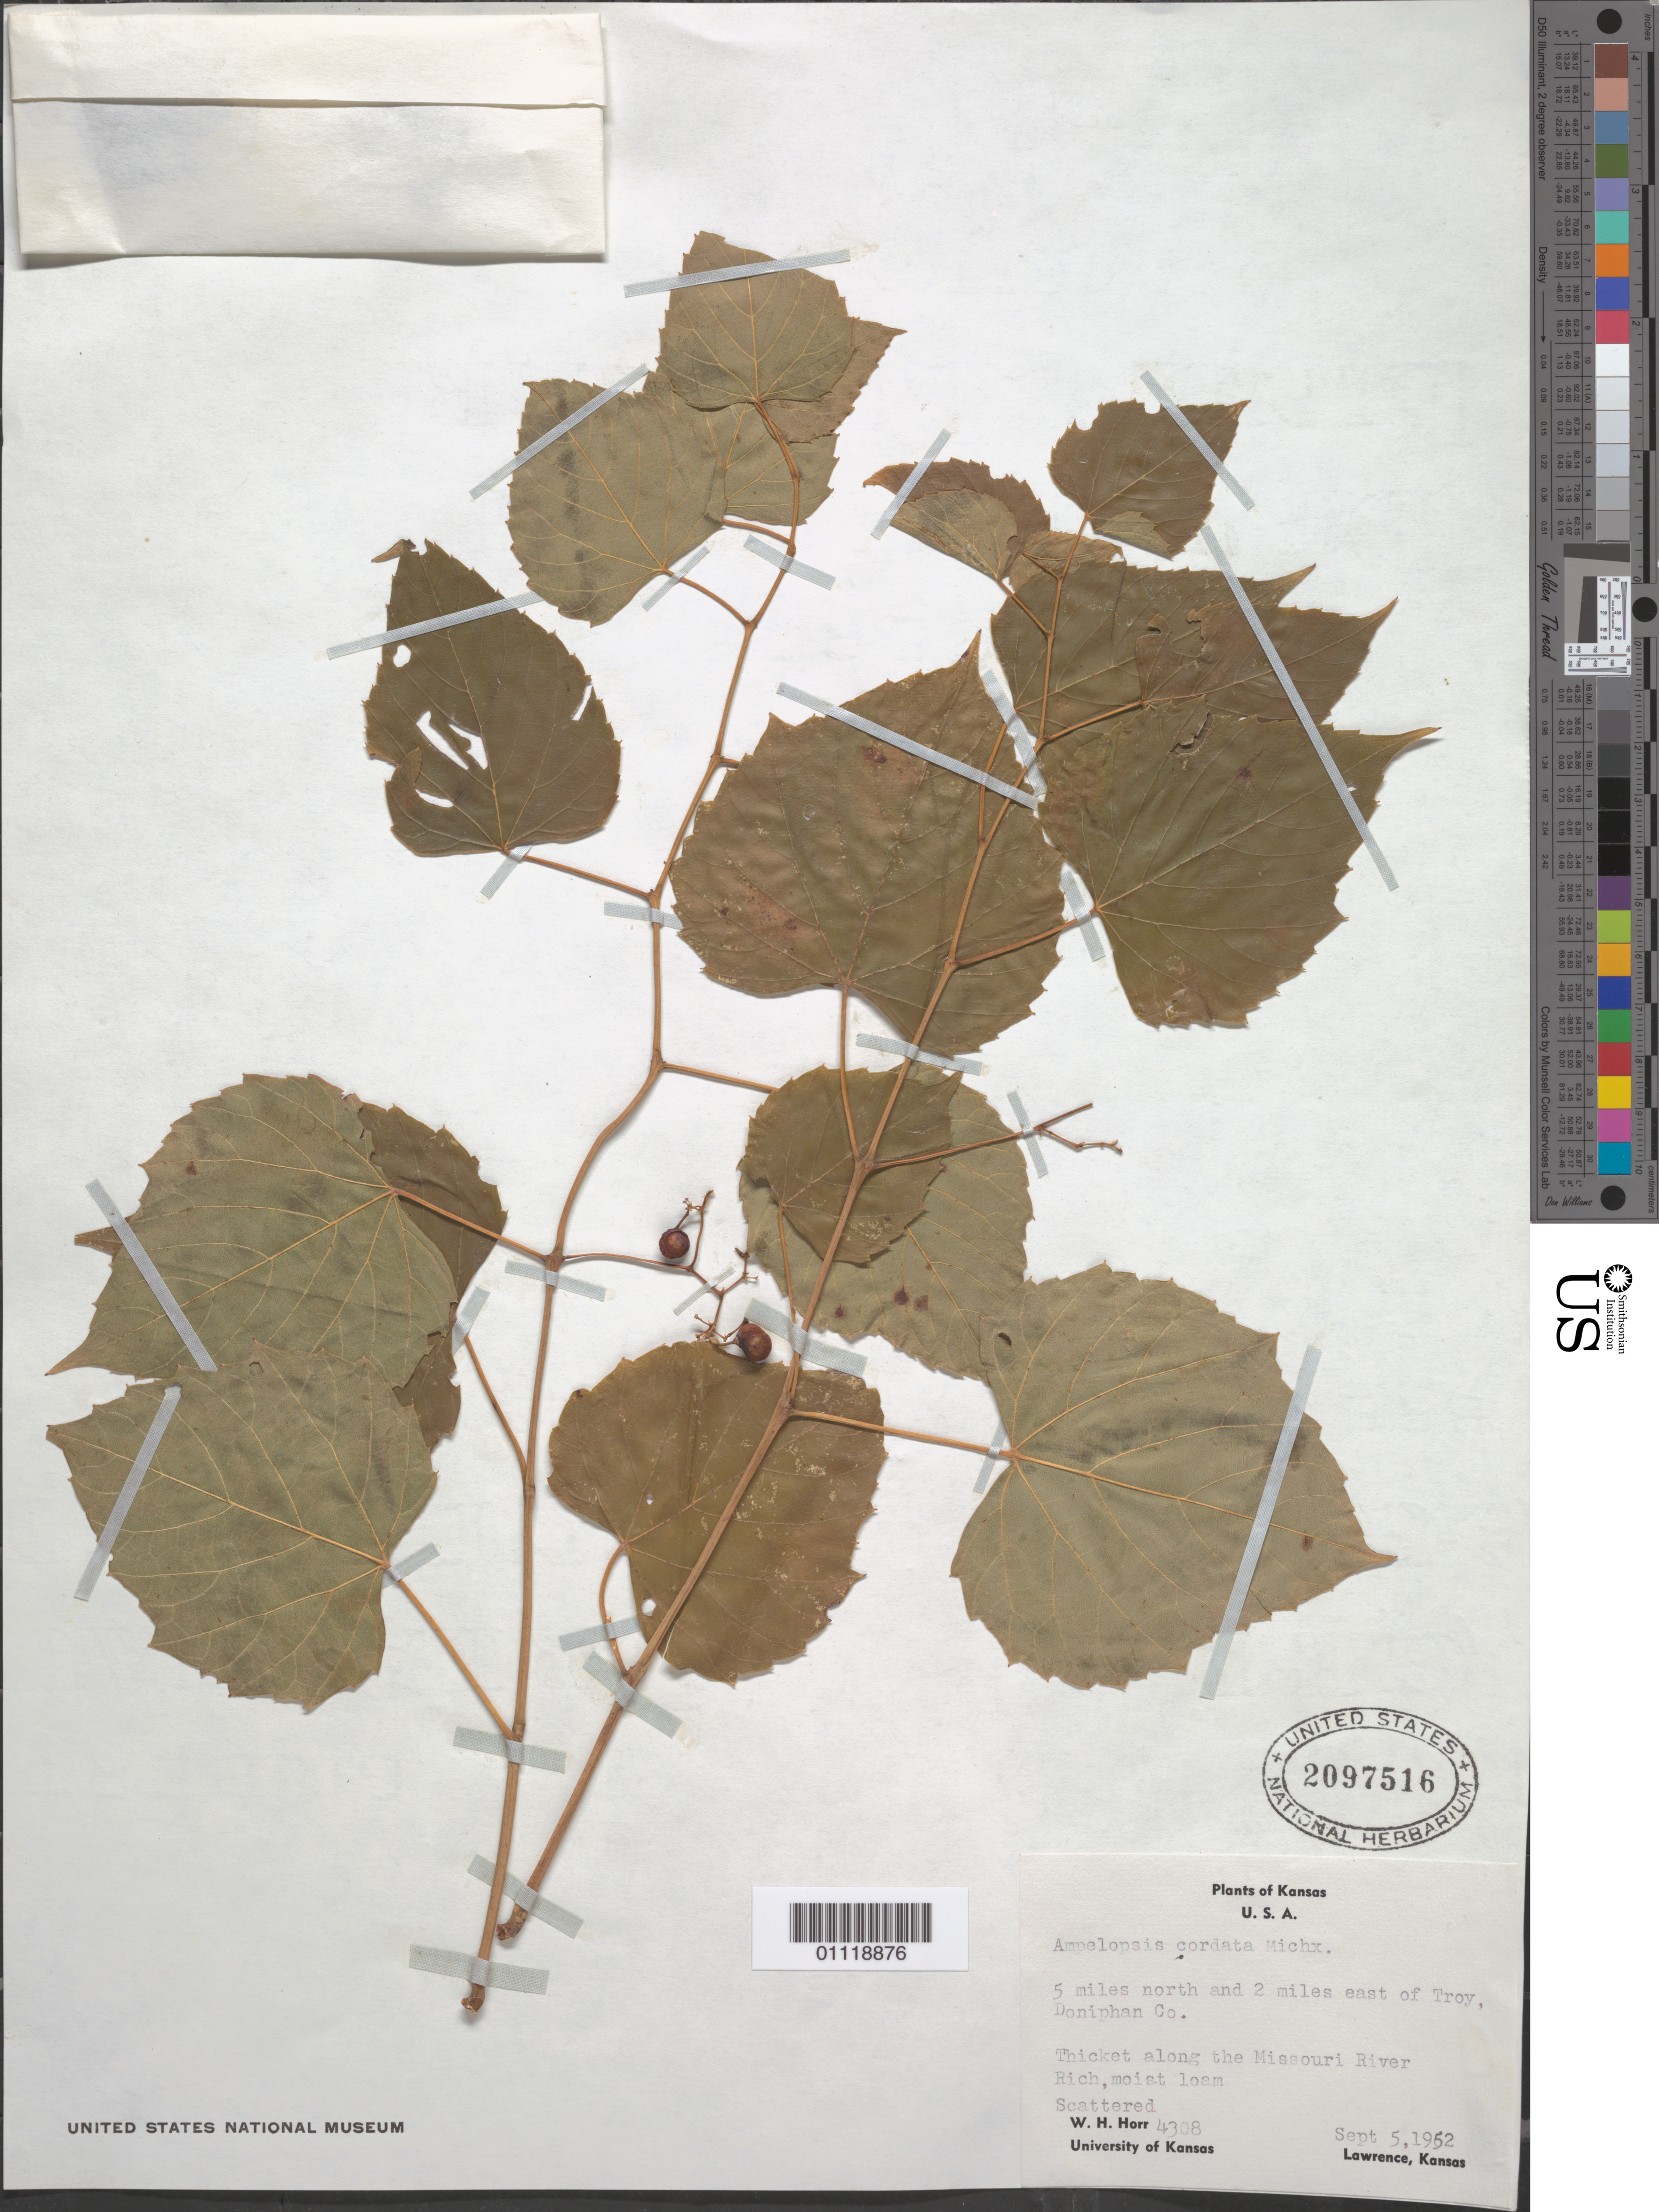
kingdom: Plantae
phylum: Tracheophyta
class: Magnoliopsida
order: Vitales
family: Vitaceae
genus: Ampelopsis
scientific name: Ampelopsis cordata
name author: Michx.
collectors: W. H. Horr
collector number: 4308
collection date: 1952-09-05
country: United States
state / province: Kansas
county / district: Doniphan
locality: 5 mi N and 2 mi E of Troy.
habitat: Thicket along Missouri River. Rich, moist loam. Scattered.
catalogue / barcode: US 2097516